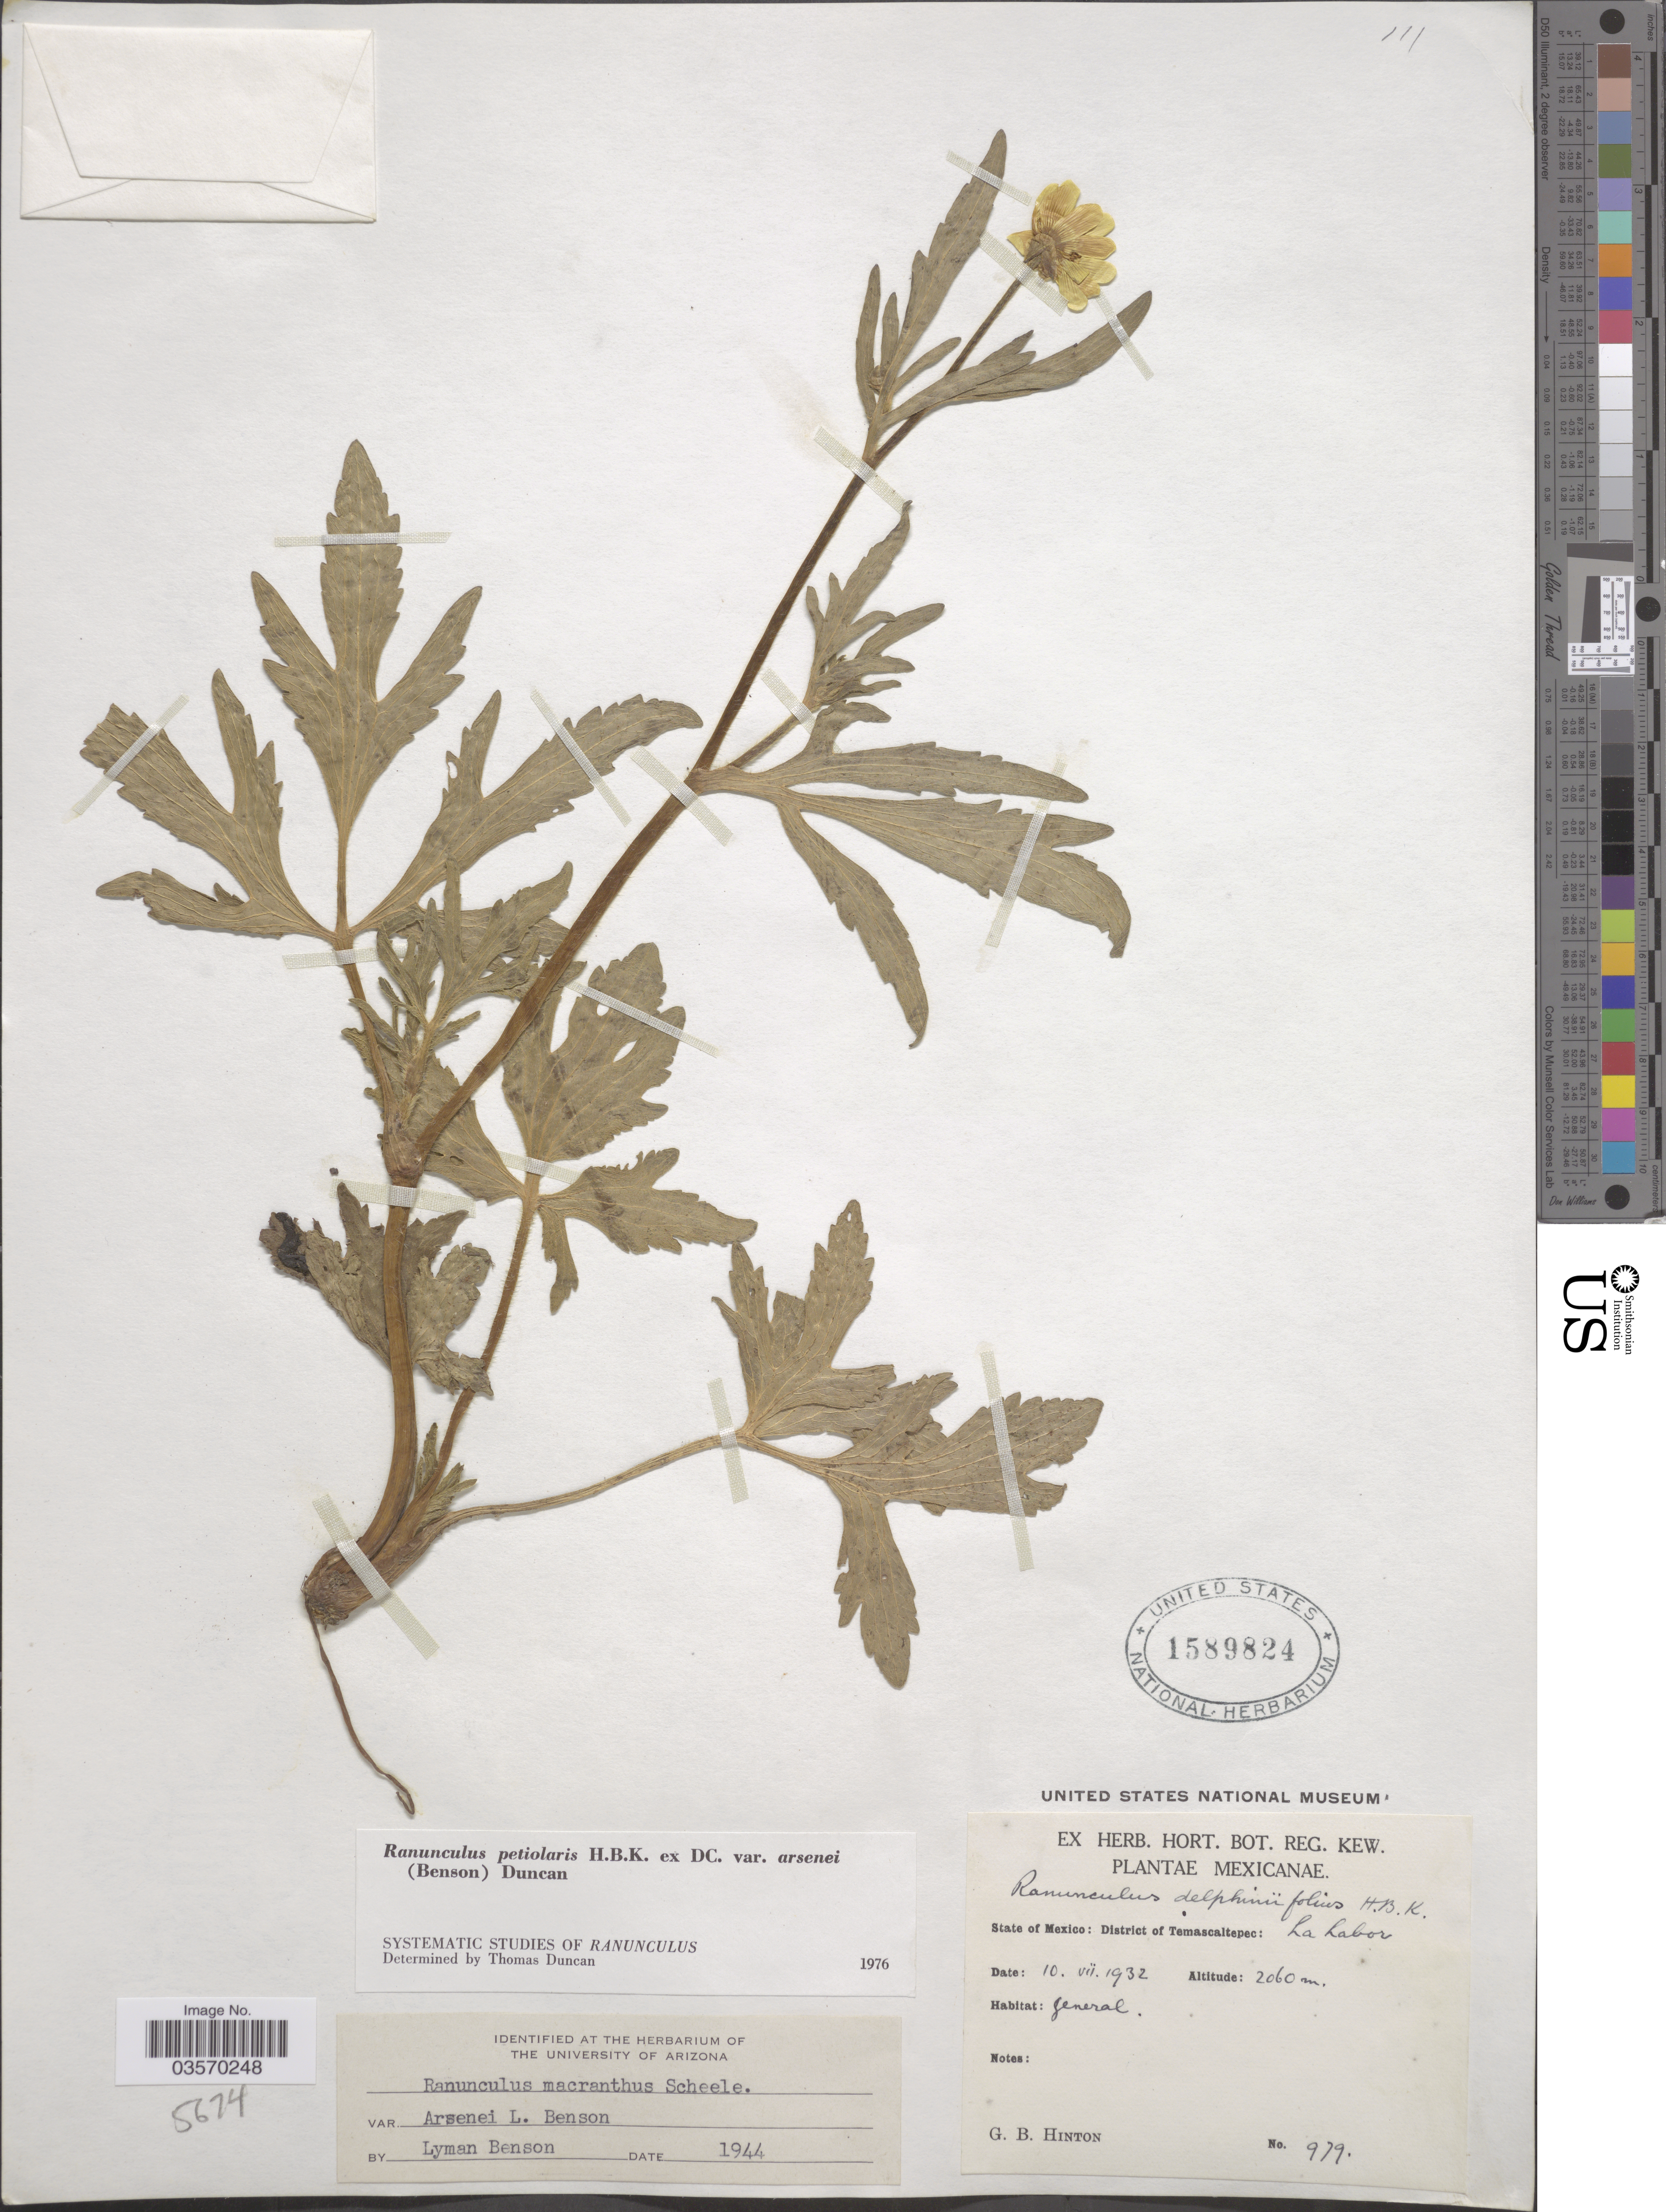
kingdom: Plantae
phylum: Tracheophyta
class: Magnoliopsida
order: Ranunculales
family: Ranunculaceae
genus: Ranunculus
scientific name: Ranunculus petiolaris var. arsenei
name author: (L.D. Benson) Duncan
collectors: G. B. Hinton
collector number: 979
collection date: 1932-07-10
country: Mexico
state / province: México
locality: District of Temascaltepec: La Labor.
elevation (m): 2060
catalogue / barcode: US 1589824